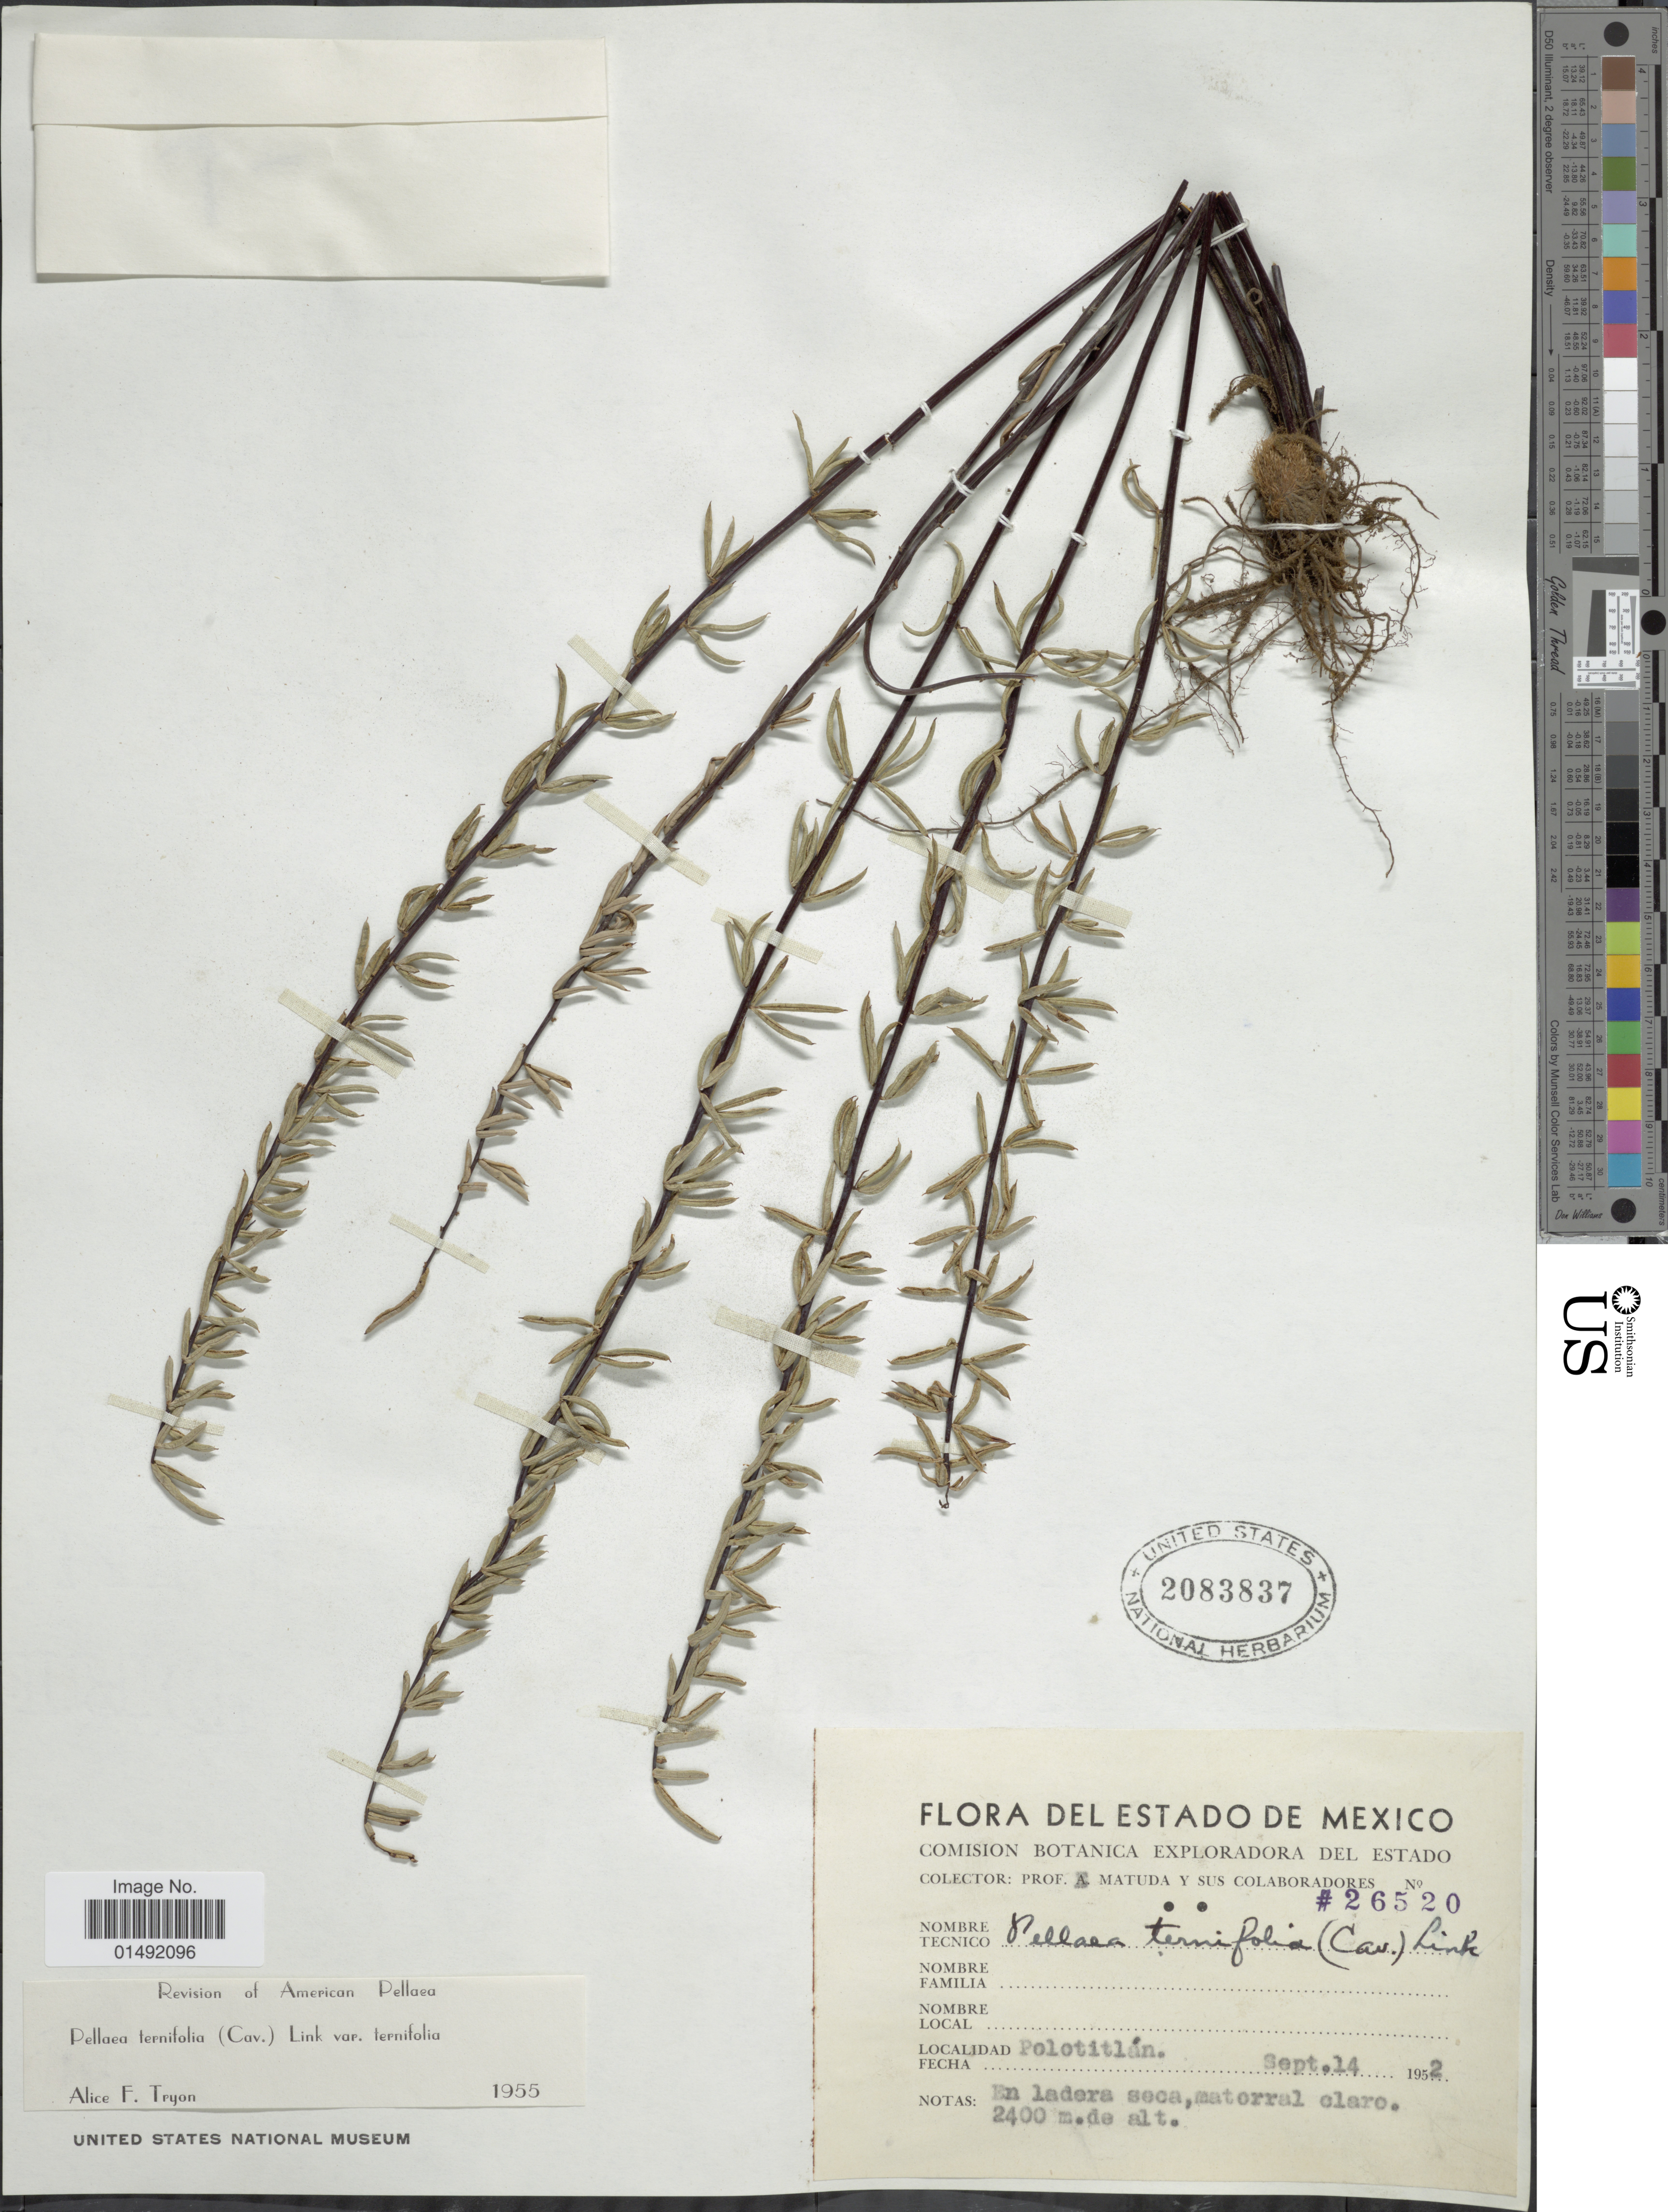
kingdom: Plantae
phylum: Tracheophyta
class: Polypodiopsida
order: Polypodiales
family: Pteridaceae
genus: Pellaea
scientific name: Pellaea ternifolia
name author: (Cav.) Link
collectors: E. Matuda & et al.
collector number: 26520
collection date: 1952-09-14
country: Mexico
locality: Polotitlán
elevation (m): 2400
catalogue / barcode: US 2083837